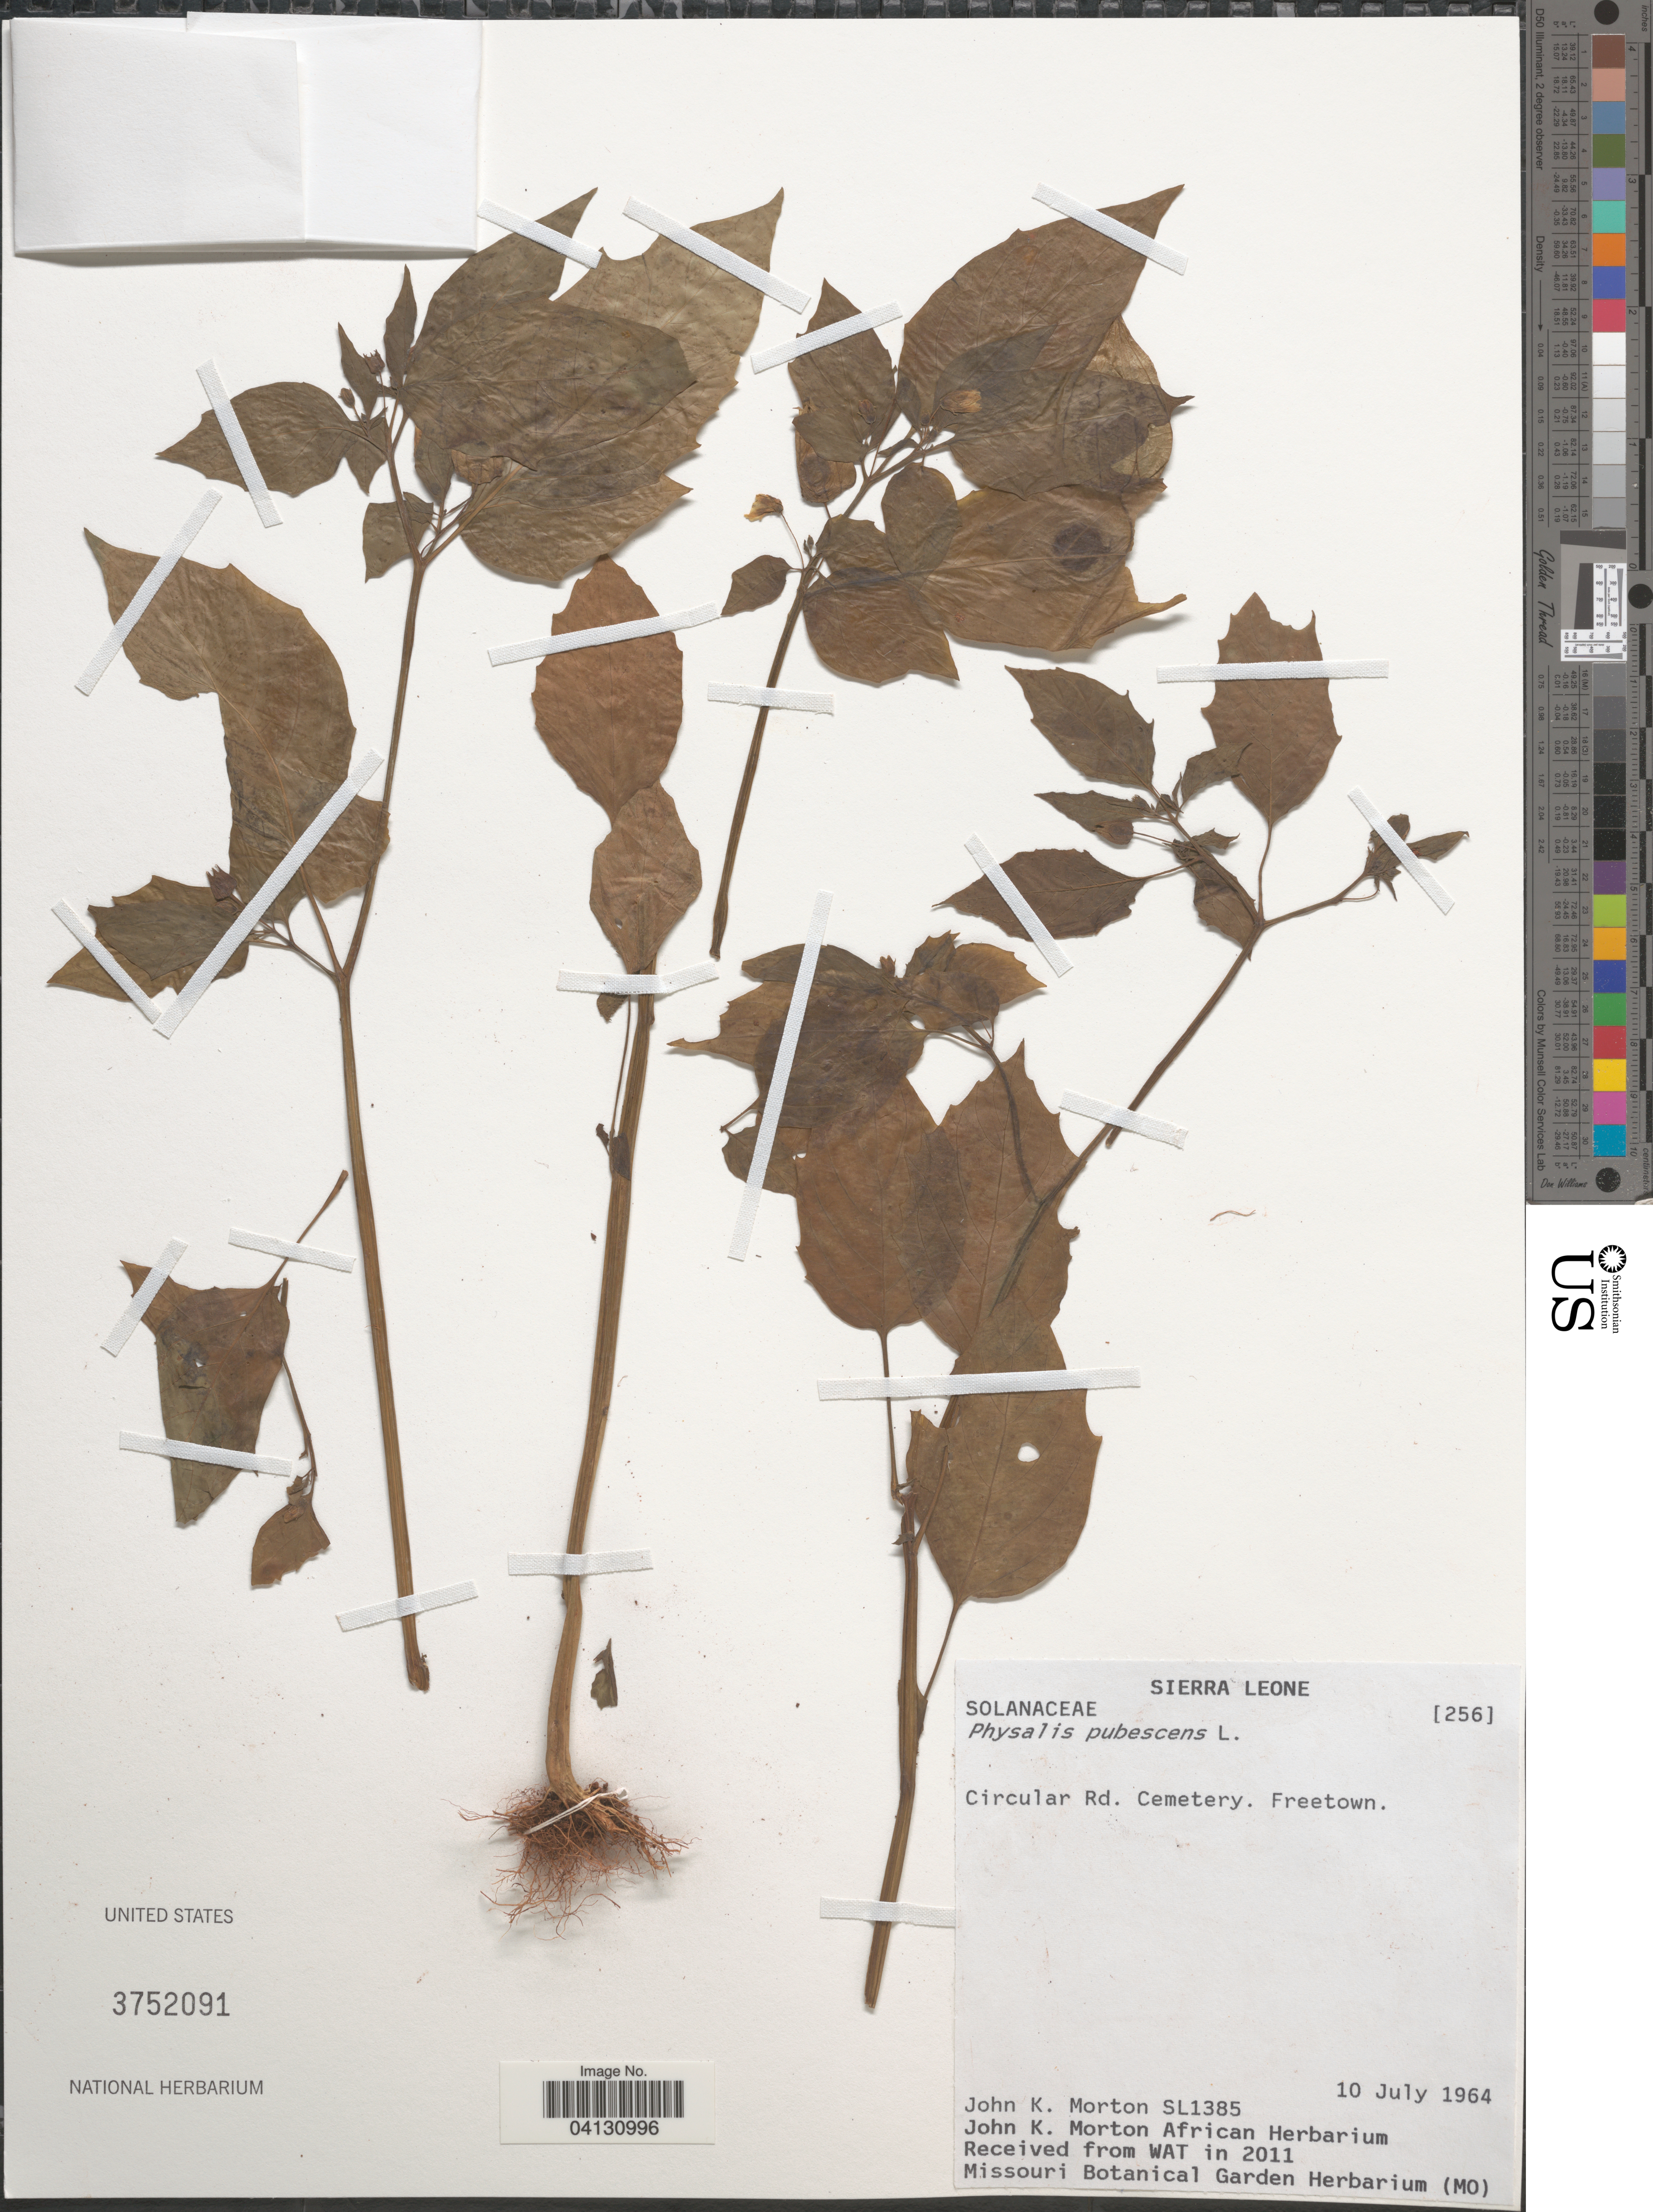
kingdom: Plantae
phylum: Tracheophyta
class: Magnoliopsida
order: Solanales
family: Solanaceae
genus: Physalis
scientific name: Physalis pubescens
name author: L.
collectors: J. K. Morton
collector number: SL1385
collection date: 1964-07-10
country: Sierra Leone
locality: Circular Rd. Cemetery.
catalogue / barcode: US 3752091